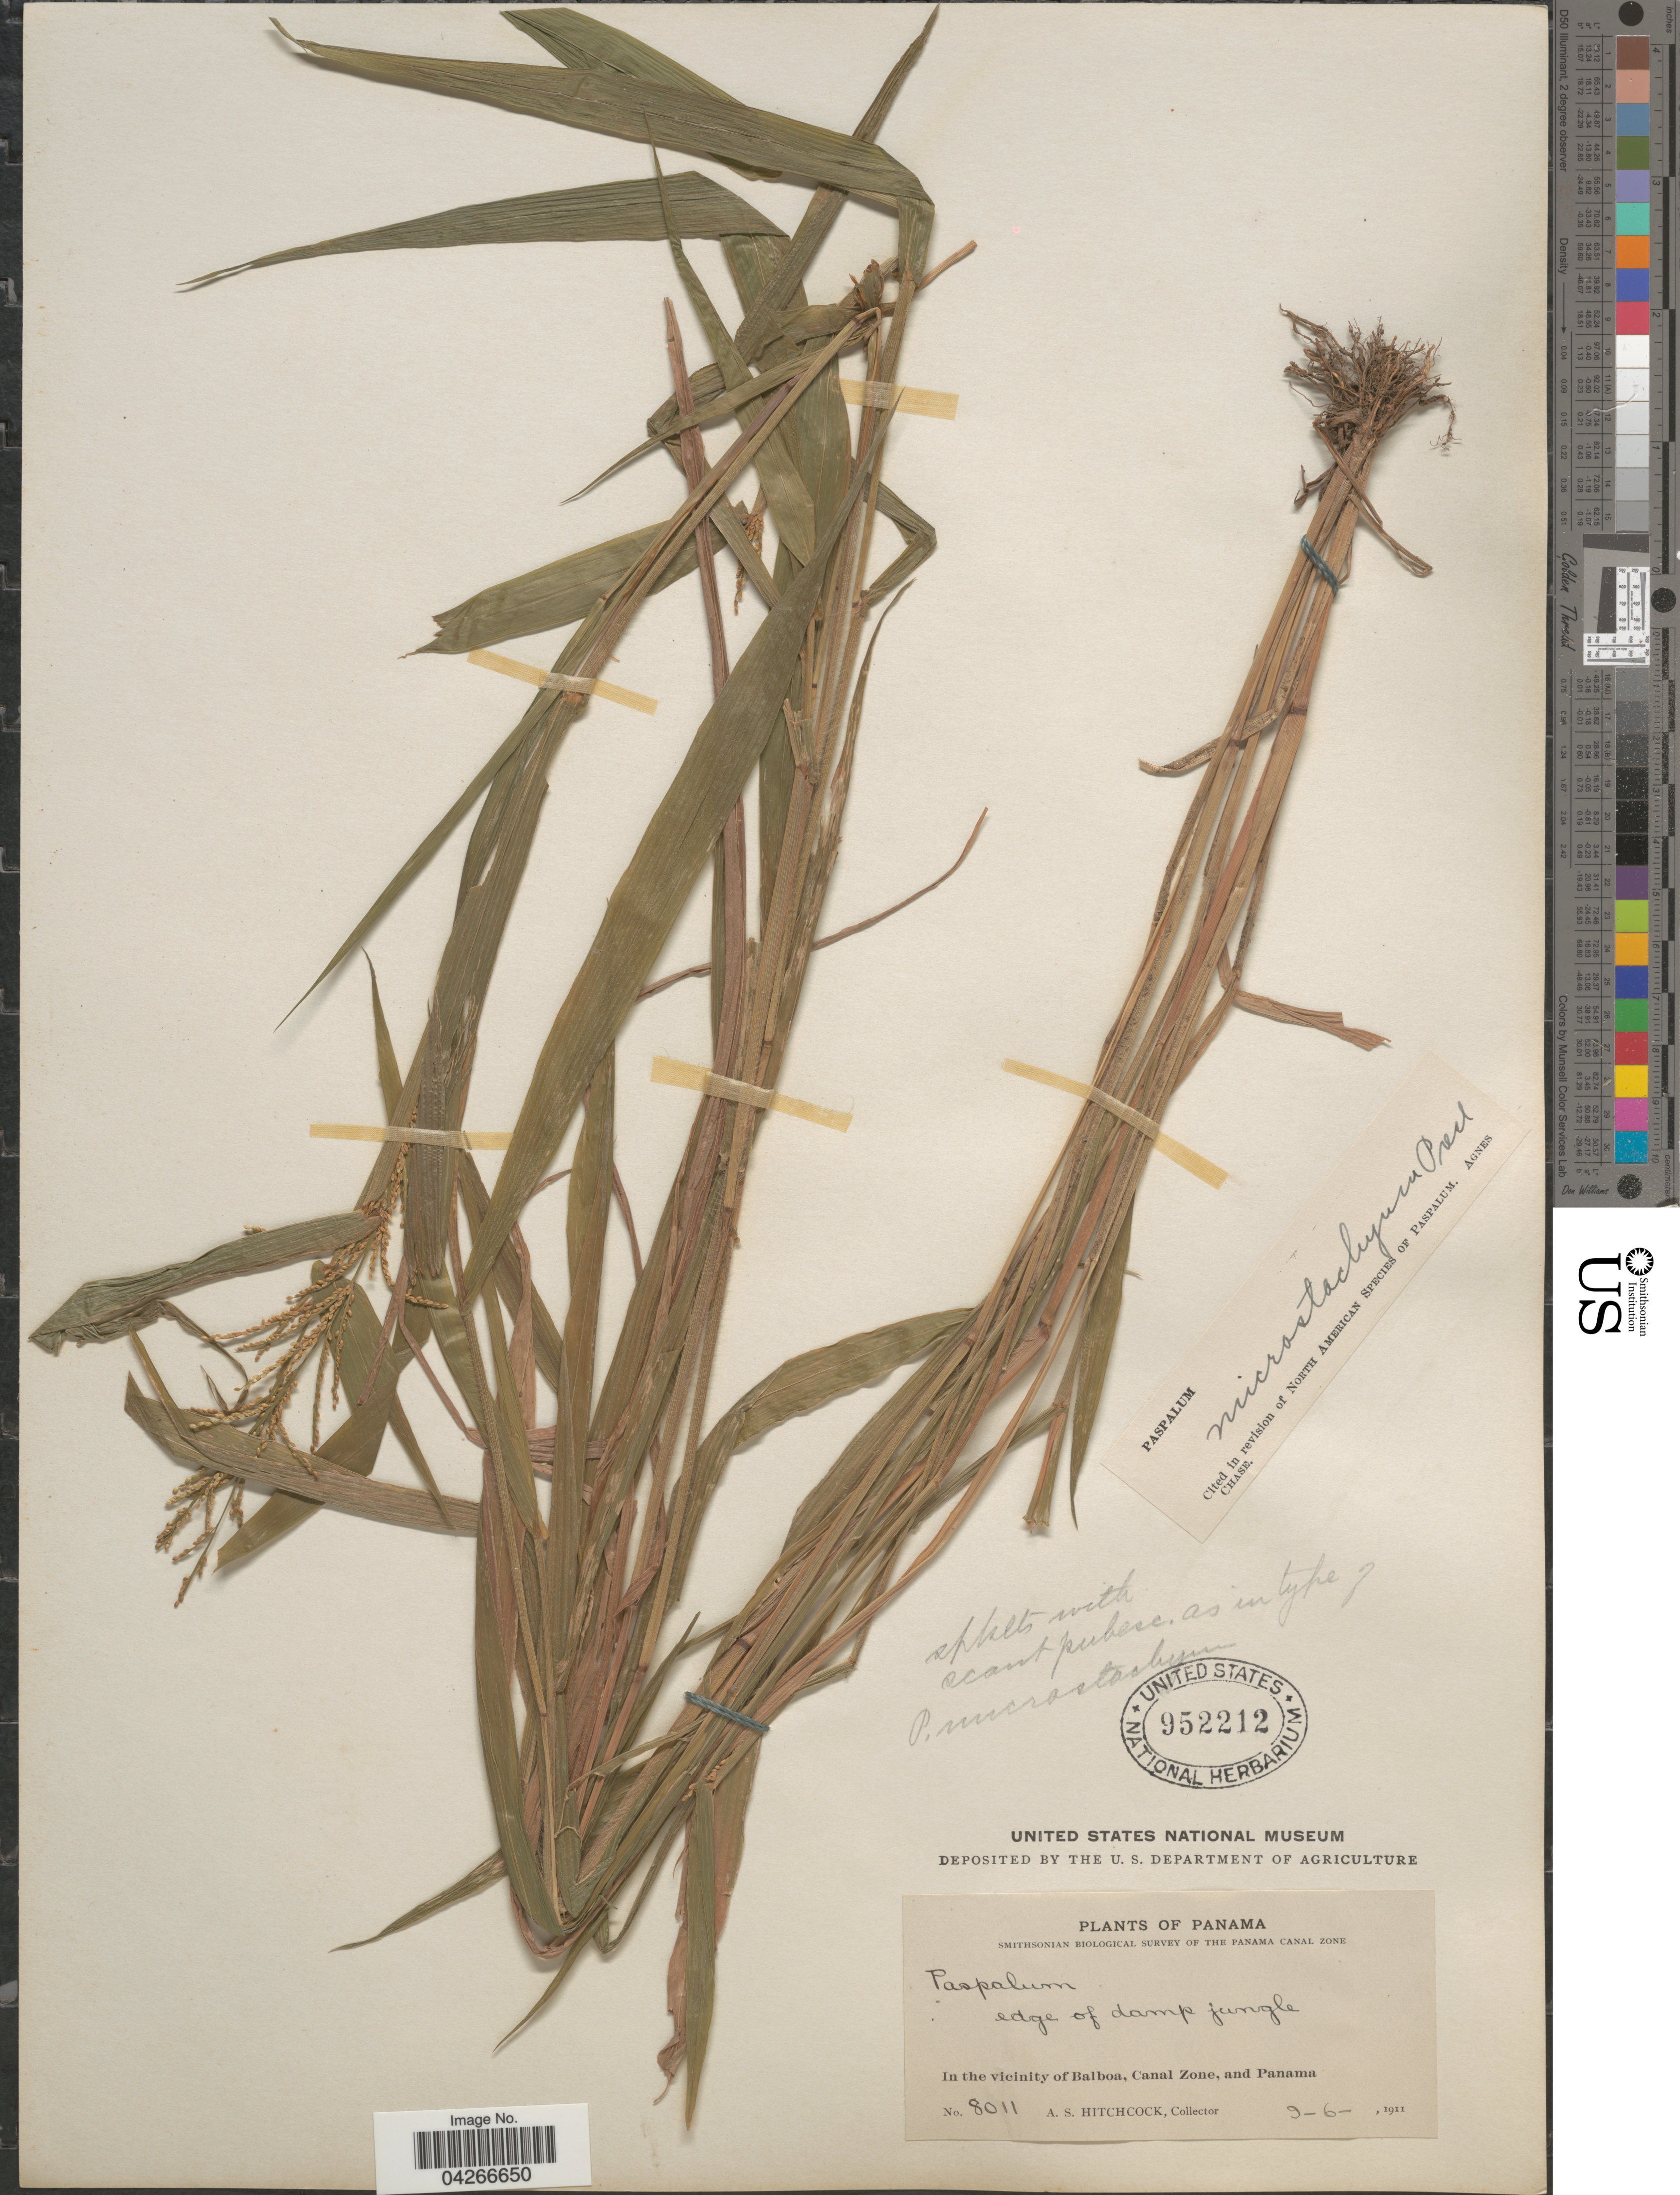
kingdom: Plantae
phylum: Tracheophyta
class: Liliopsida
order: Poales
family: Poaceae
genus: Paspalum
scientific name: Paspalum microstachyum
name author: J. Presl in C. Presl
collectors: A. S. Hitchcock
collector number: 8011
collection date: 1911-06-09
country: Panama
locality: Smithsonian Biological Survey of the Panama Canal Zone. In the vicinity of Balboa, Canal Zone, and Panama.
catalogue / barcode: US 952212